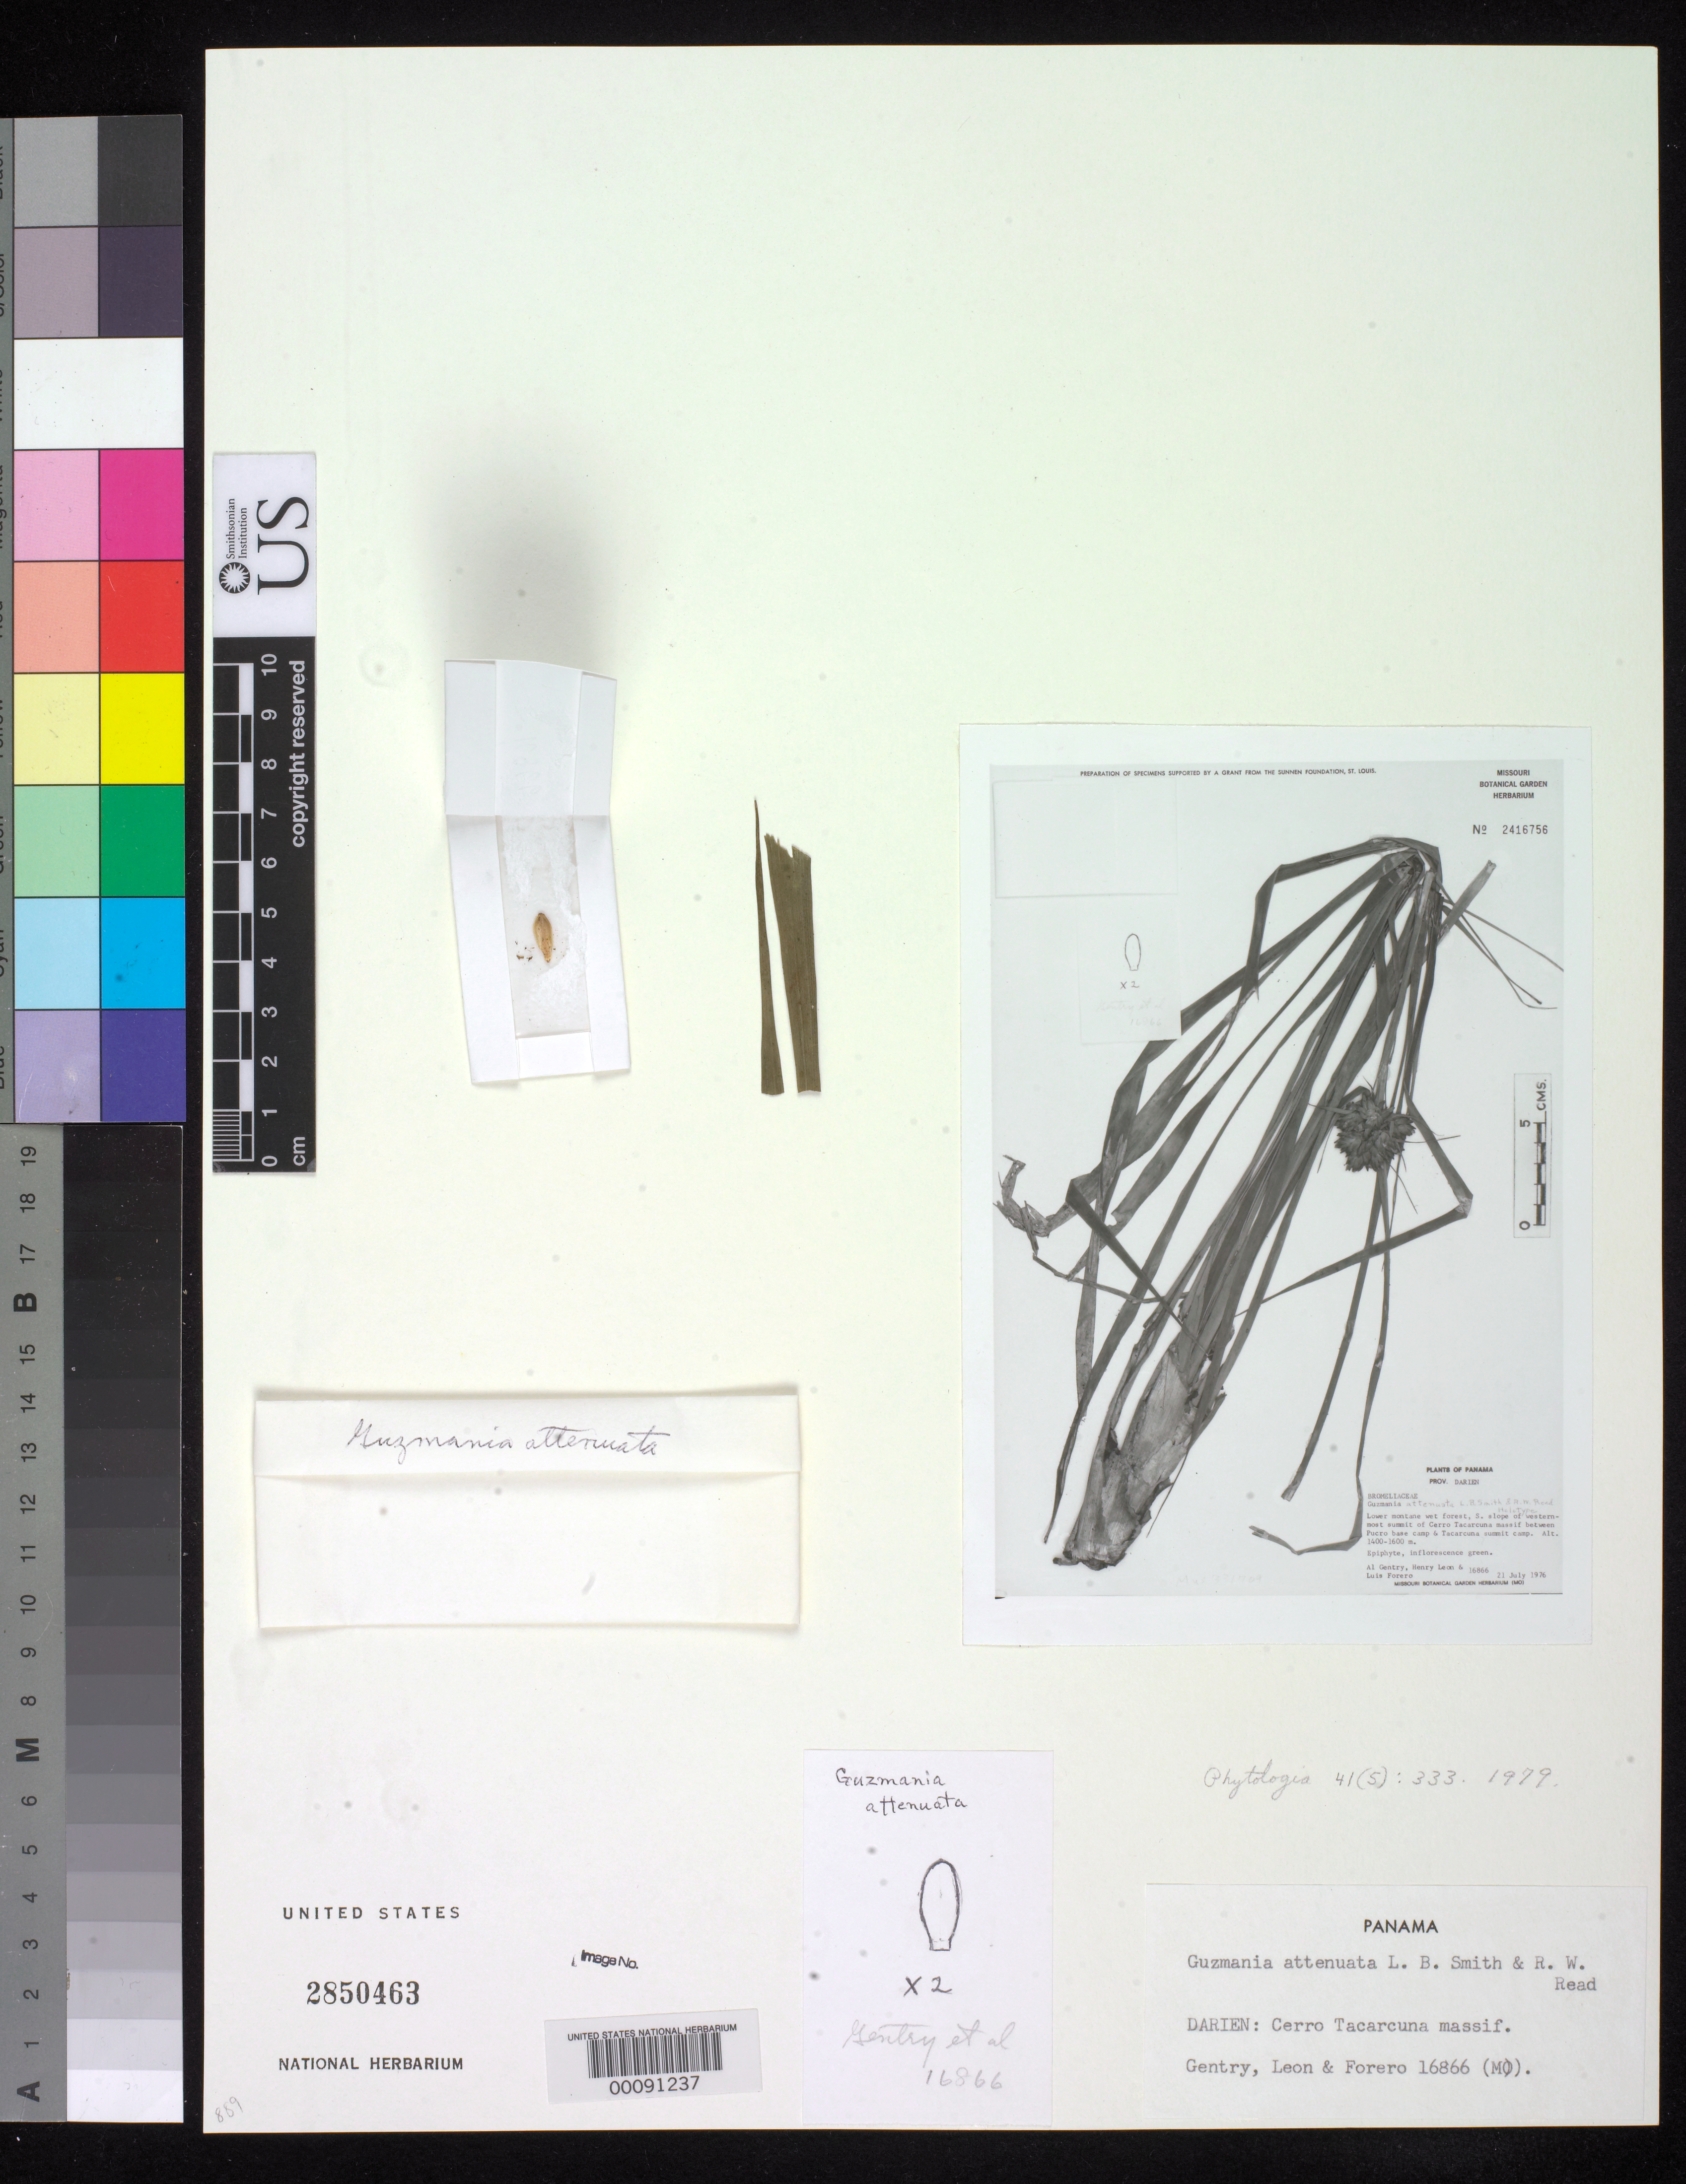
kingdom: Plantae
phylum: Tracheophyta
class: Liliopsida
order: Poales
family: Bromeliaceae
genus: Guzmania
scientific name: Guzmania attenuata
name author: L.B. Sm. & Read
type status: Type Fragment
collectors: A. H. Gentry, Henry Leon & L. E. Forero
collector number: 16866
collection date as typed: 21 Jul 1976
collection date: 1976-07-21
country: Panama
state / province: Darién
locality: Cerro Tacarcuna Massiff.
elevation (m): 1400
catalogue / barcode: US 2850463